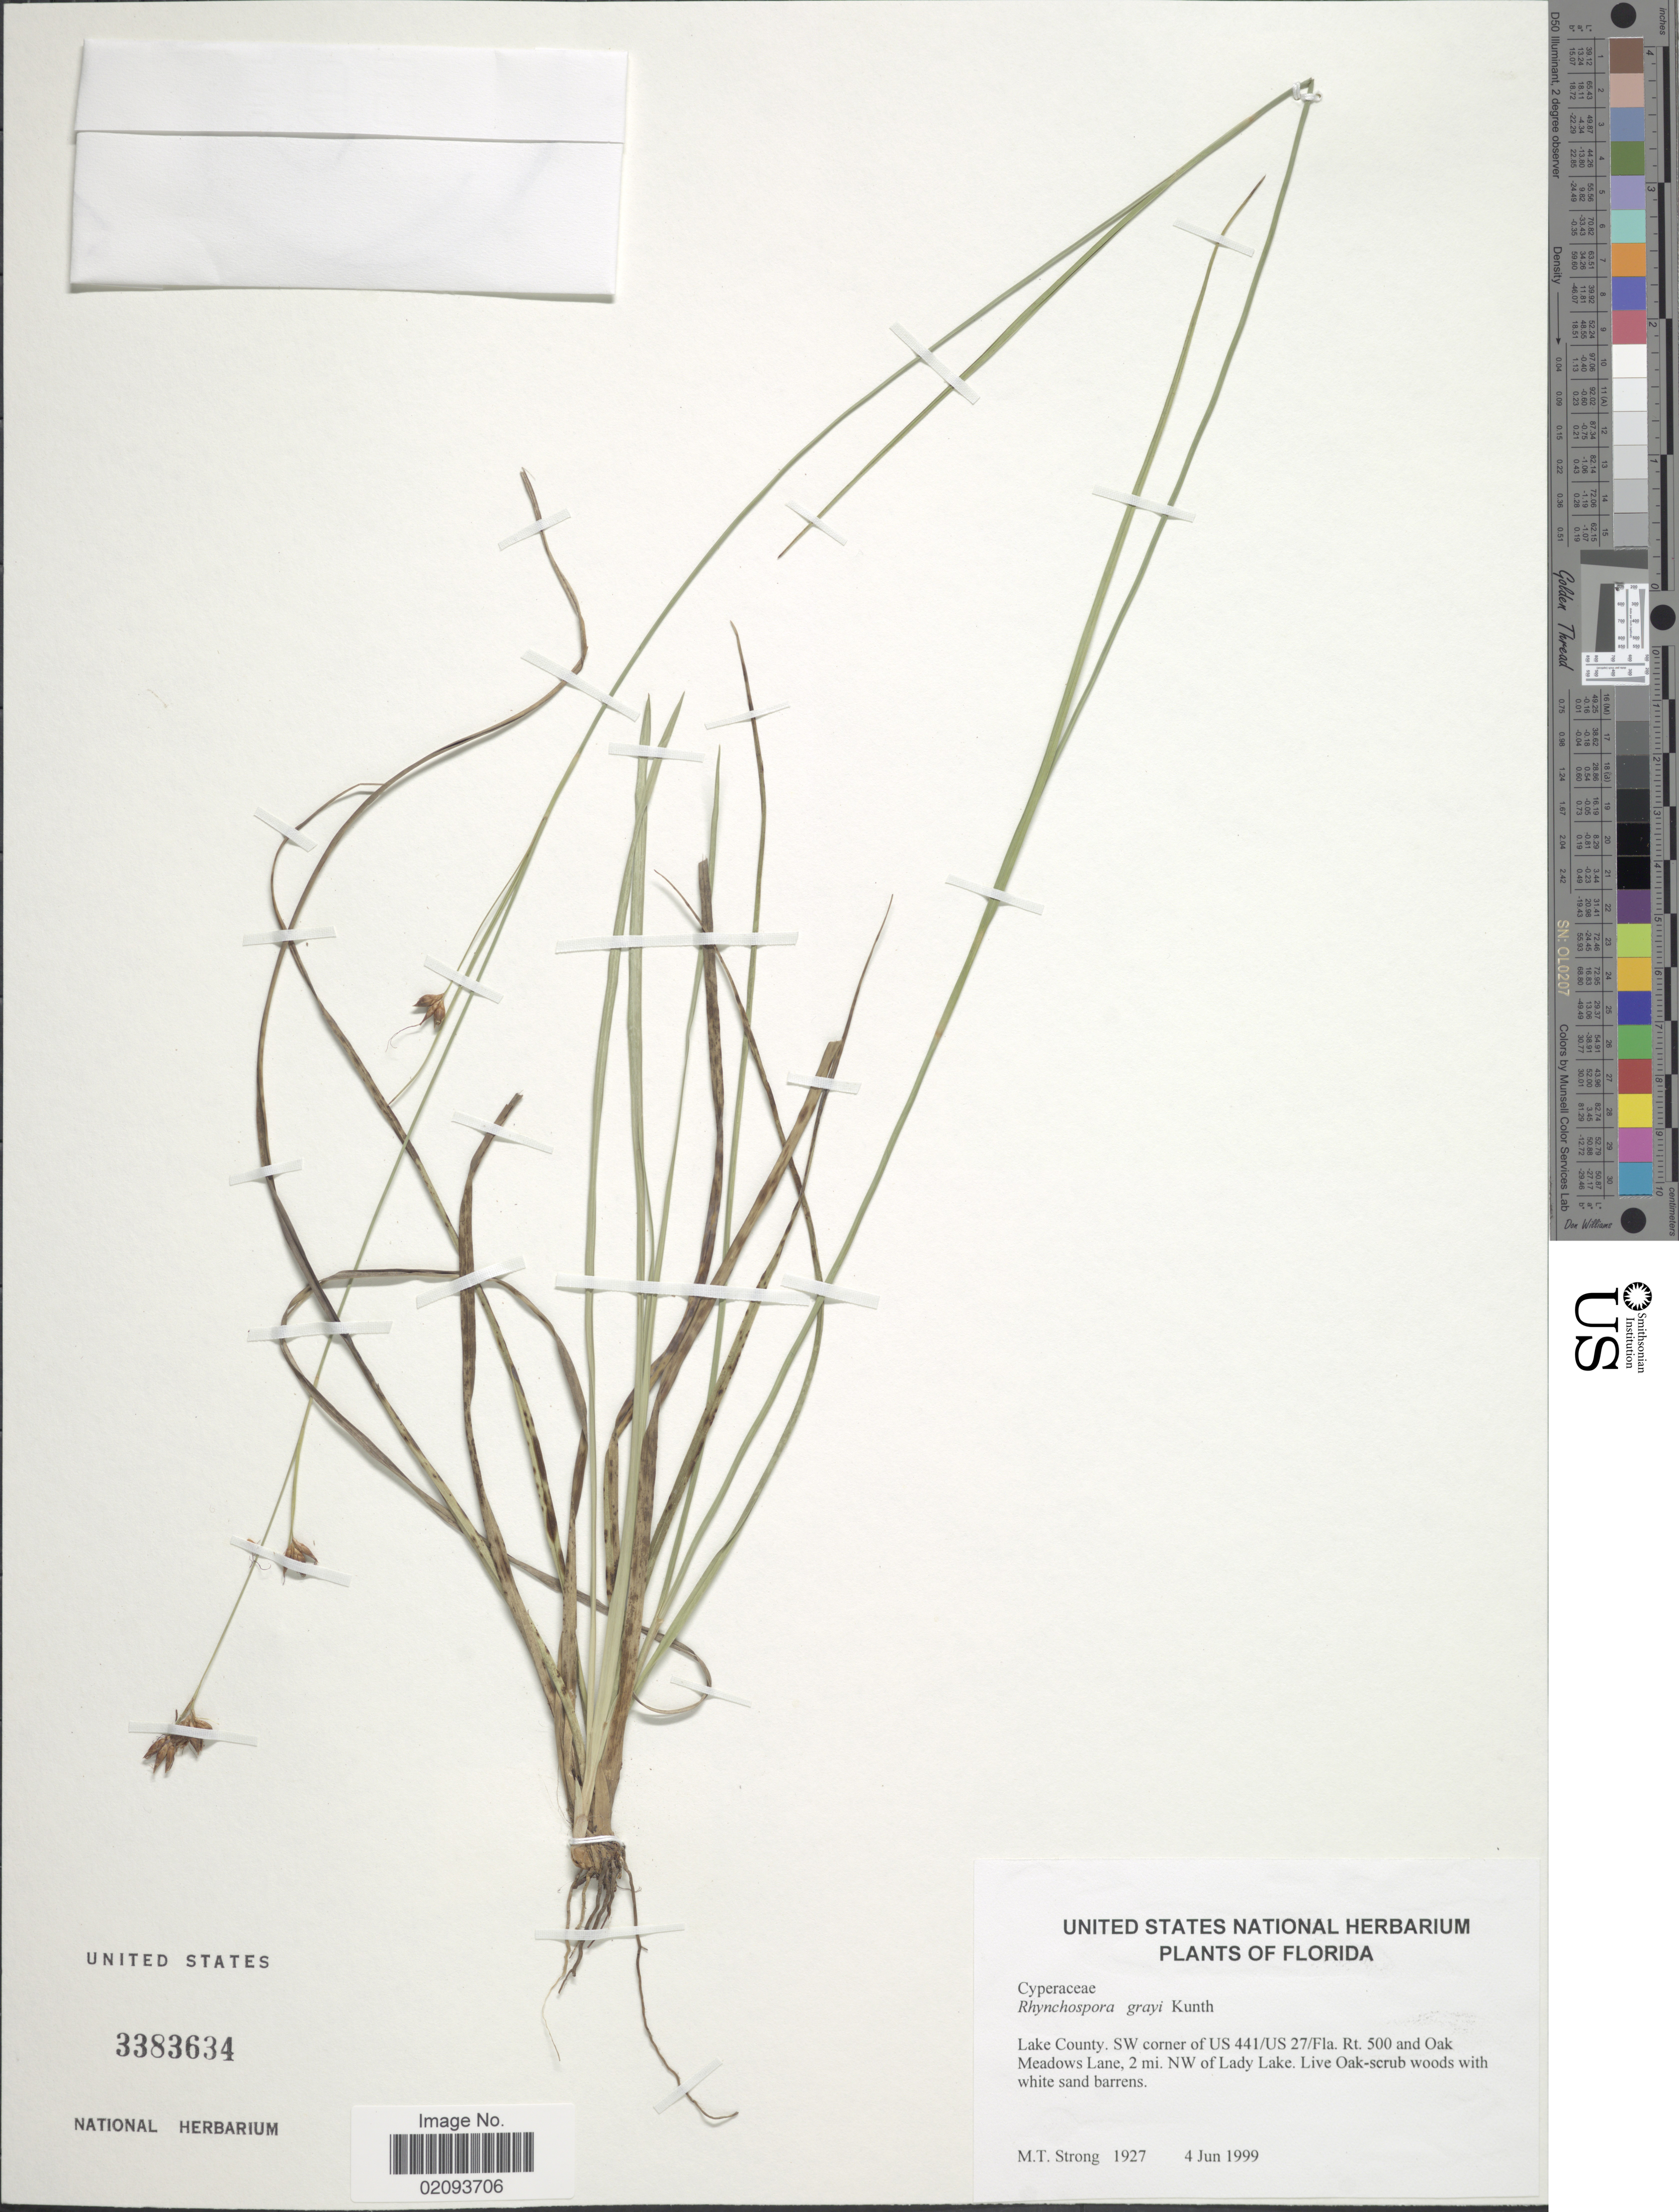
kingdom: Plantae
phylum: Tracheophyta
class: Liliopsida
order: Poales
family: Cyperaceae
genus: Rhynchospora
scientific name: Rhynchospora grayi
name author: Kunth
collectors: M. T. Strong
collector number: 1927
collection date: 1999-06-04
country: United States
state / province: Florida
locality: Lake County. SW corner of US 441/US 27/Fla. Rt. 500 and Oak Meadows Lane, 2 mi. NW of Lady Lake.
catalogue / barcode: US 3383634